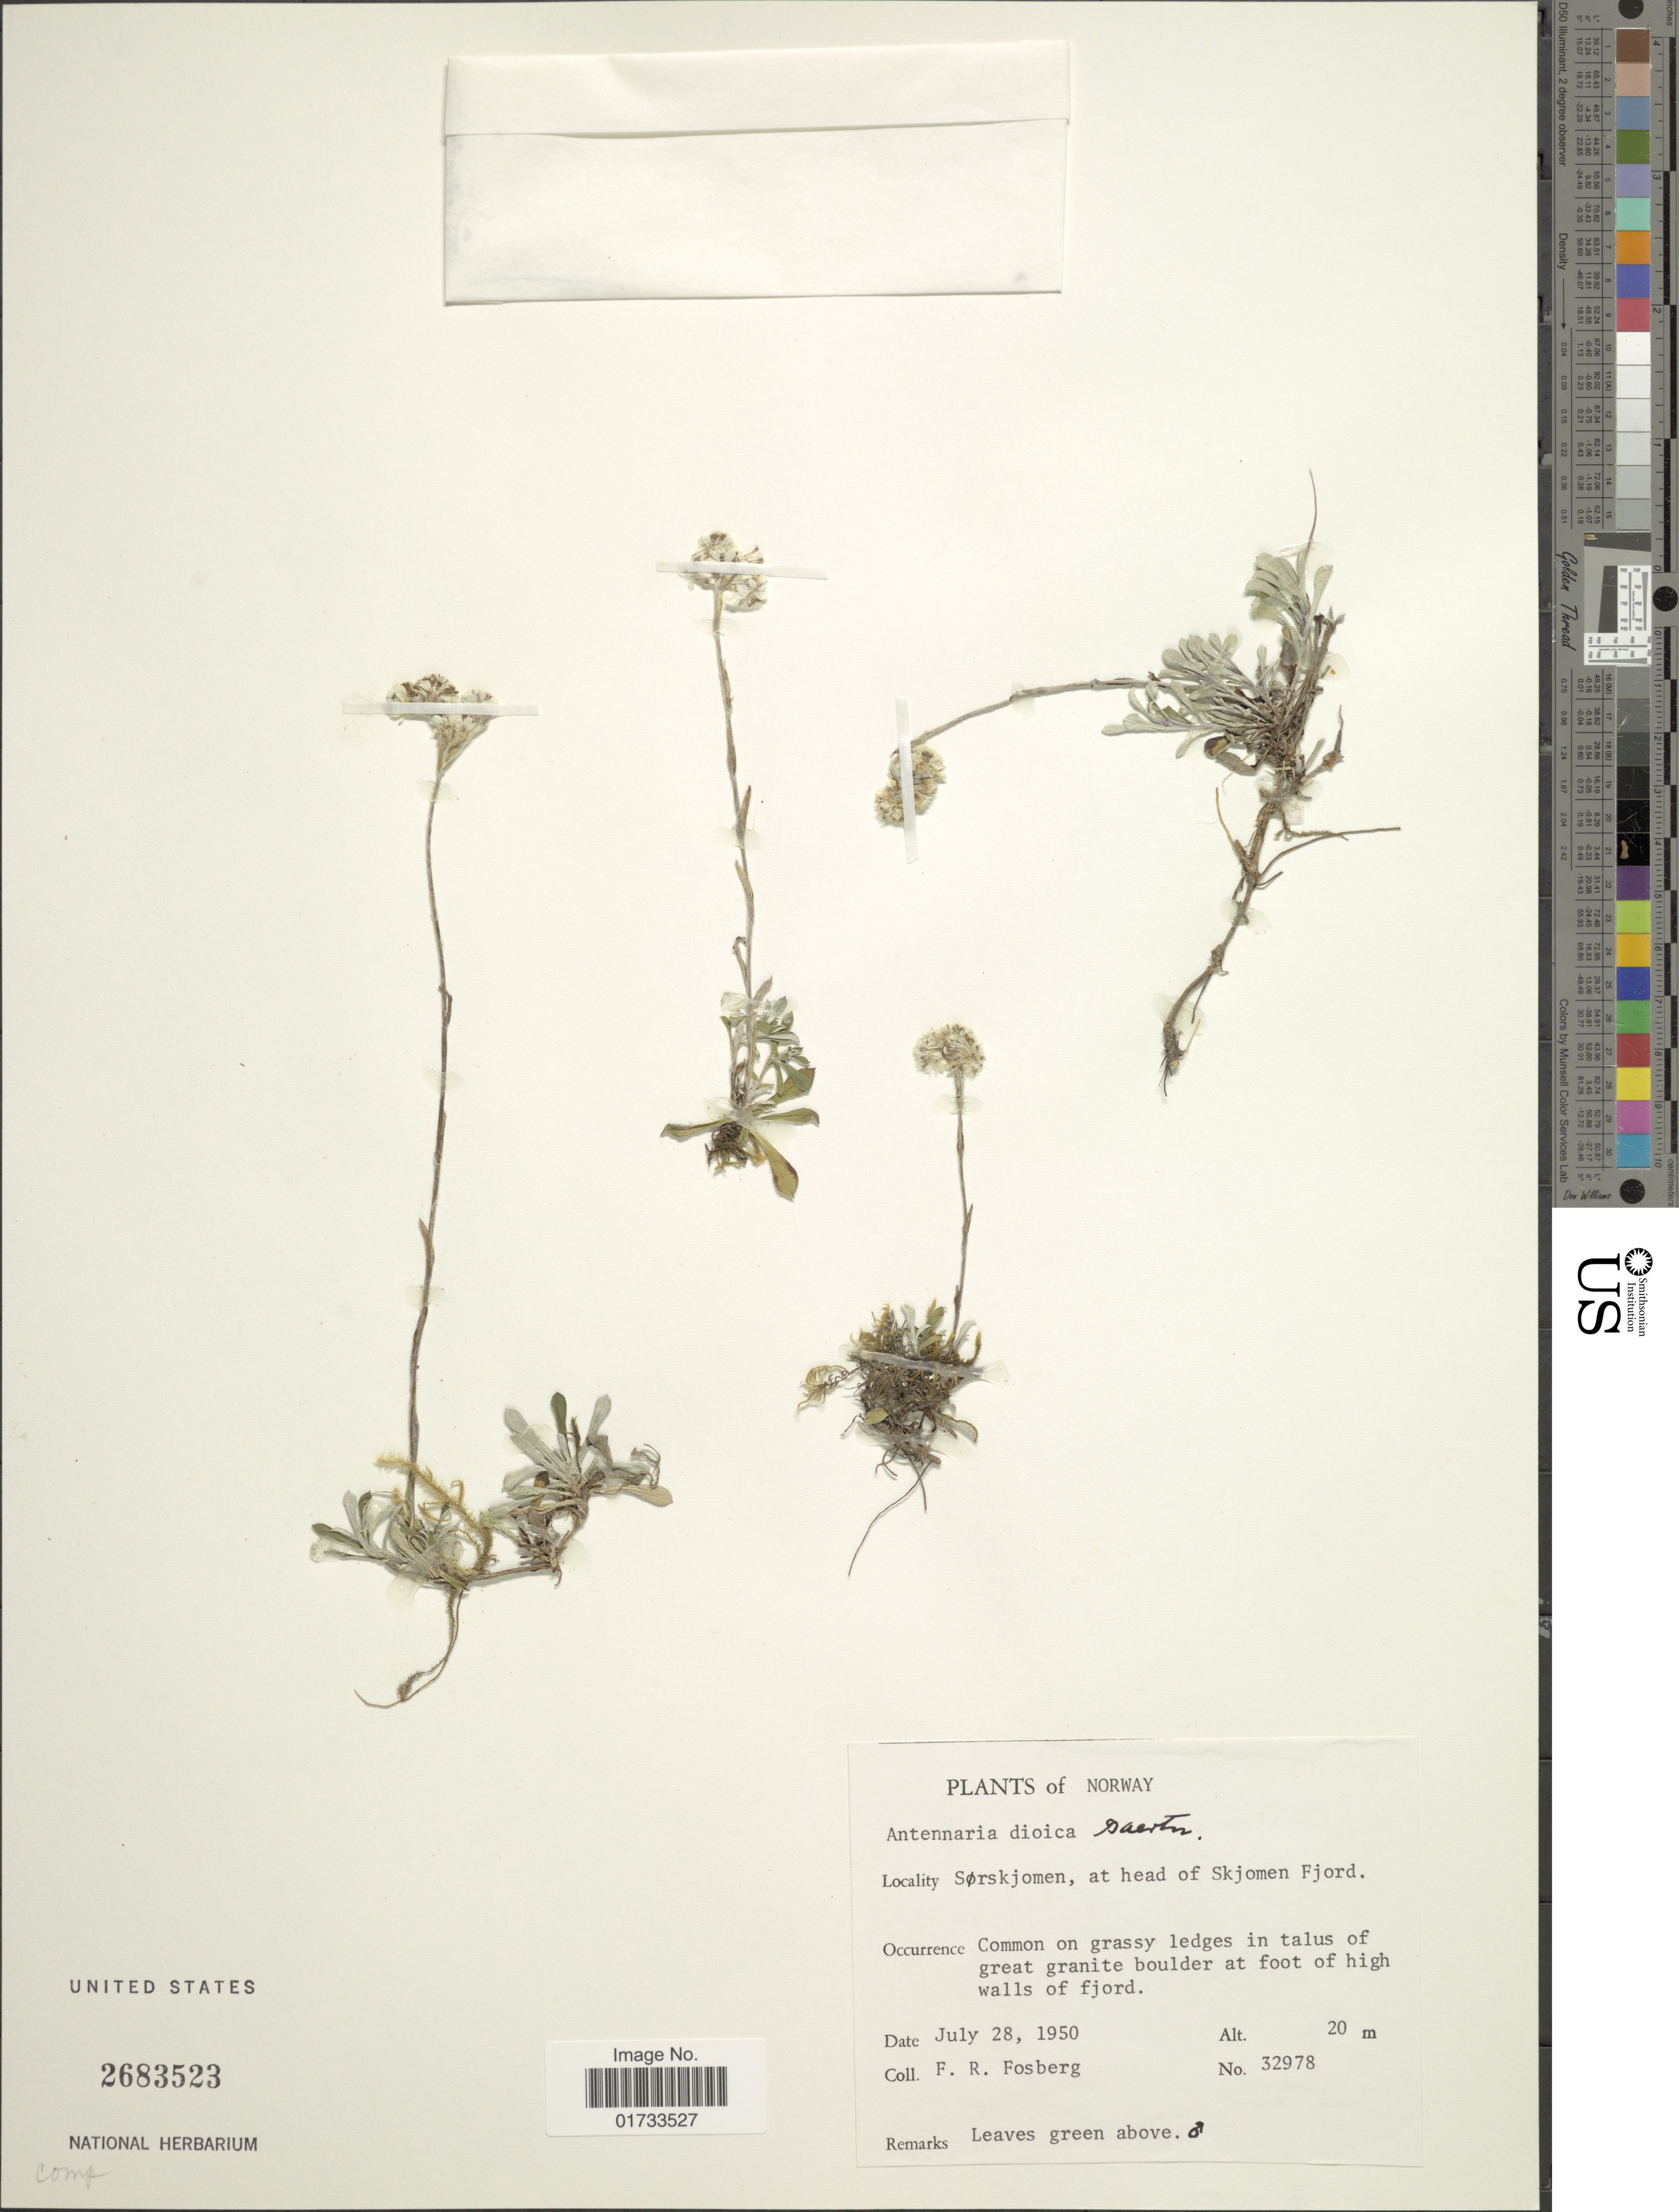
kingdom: Plantae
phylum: Tracheophyta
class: Magnoliopsida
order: Asterales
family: Asteraceae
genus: Antennaria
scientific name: Antennaria dioica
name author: (L.) Gaertn.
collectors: F. R. Fosberg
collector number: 32978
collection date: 1950-07-28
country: Norway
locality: Sørskomen, at head of Skjomen Fjord, common on grassy ledges in talus of great granite boudler at foot of high walls of fjord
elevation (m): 20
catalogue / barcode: US 2683523